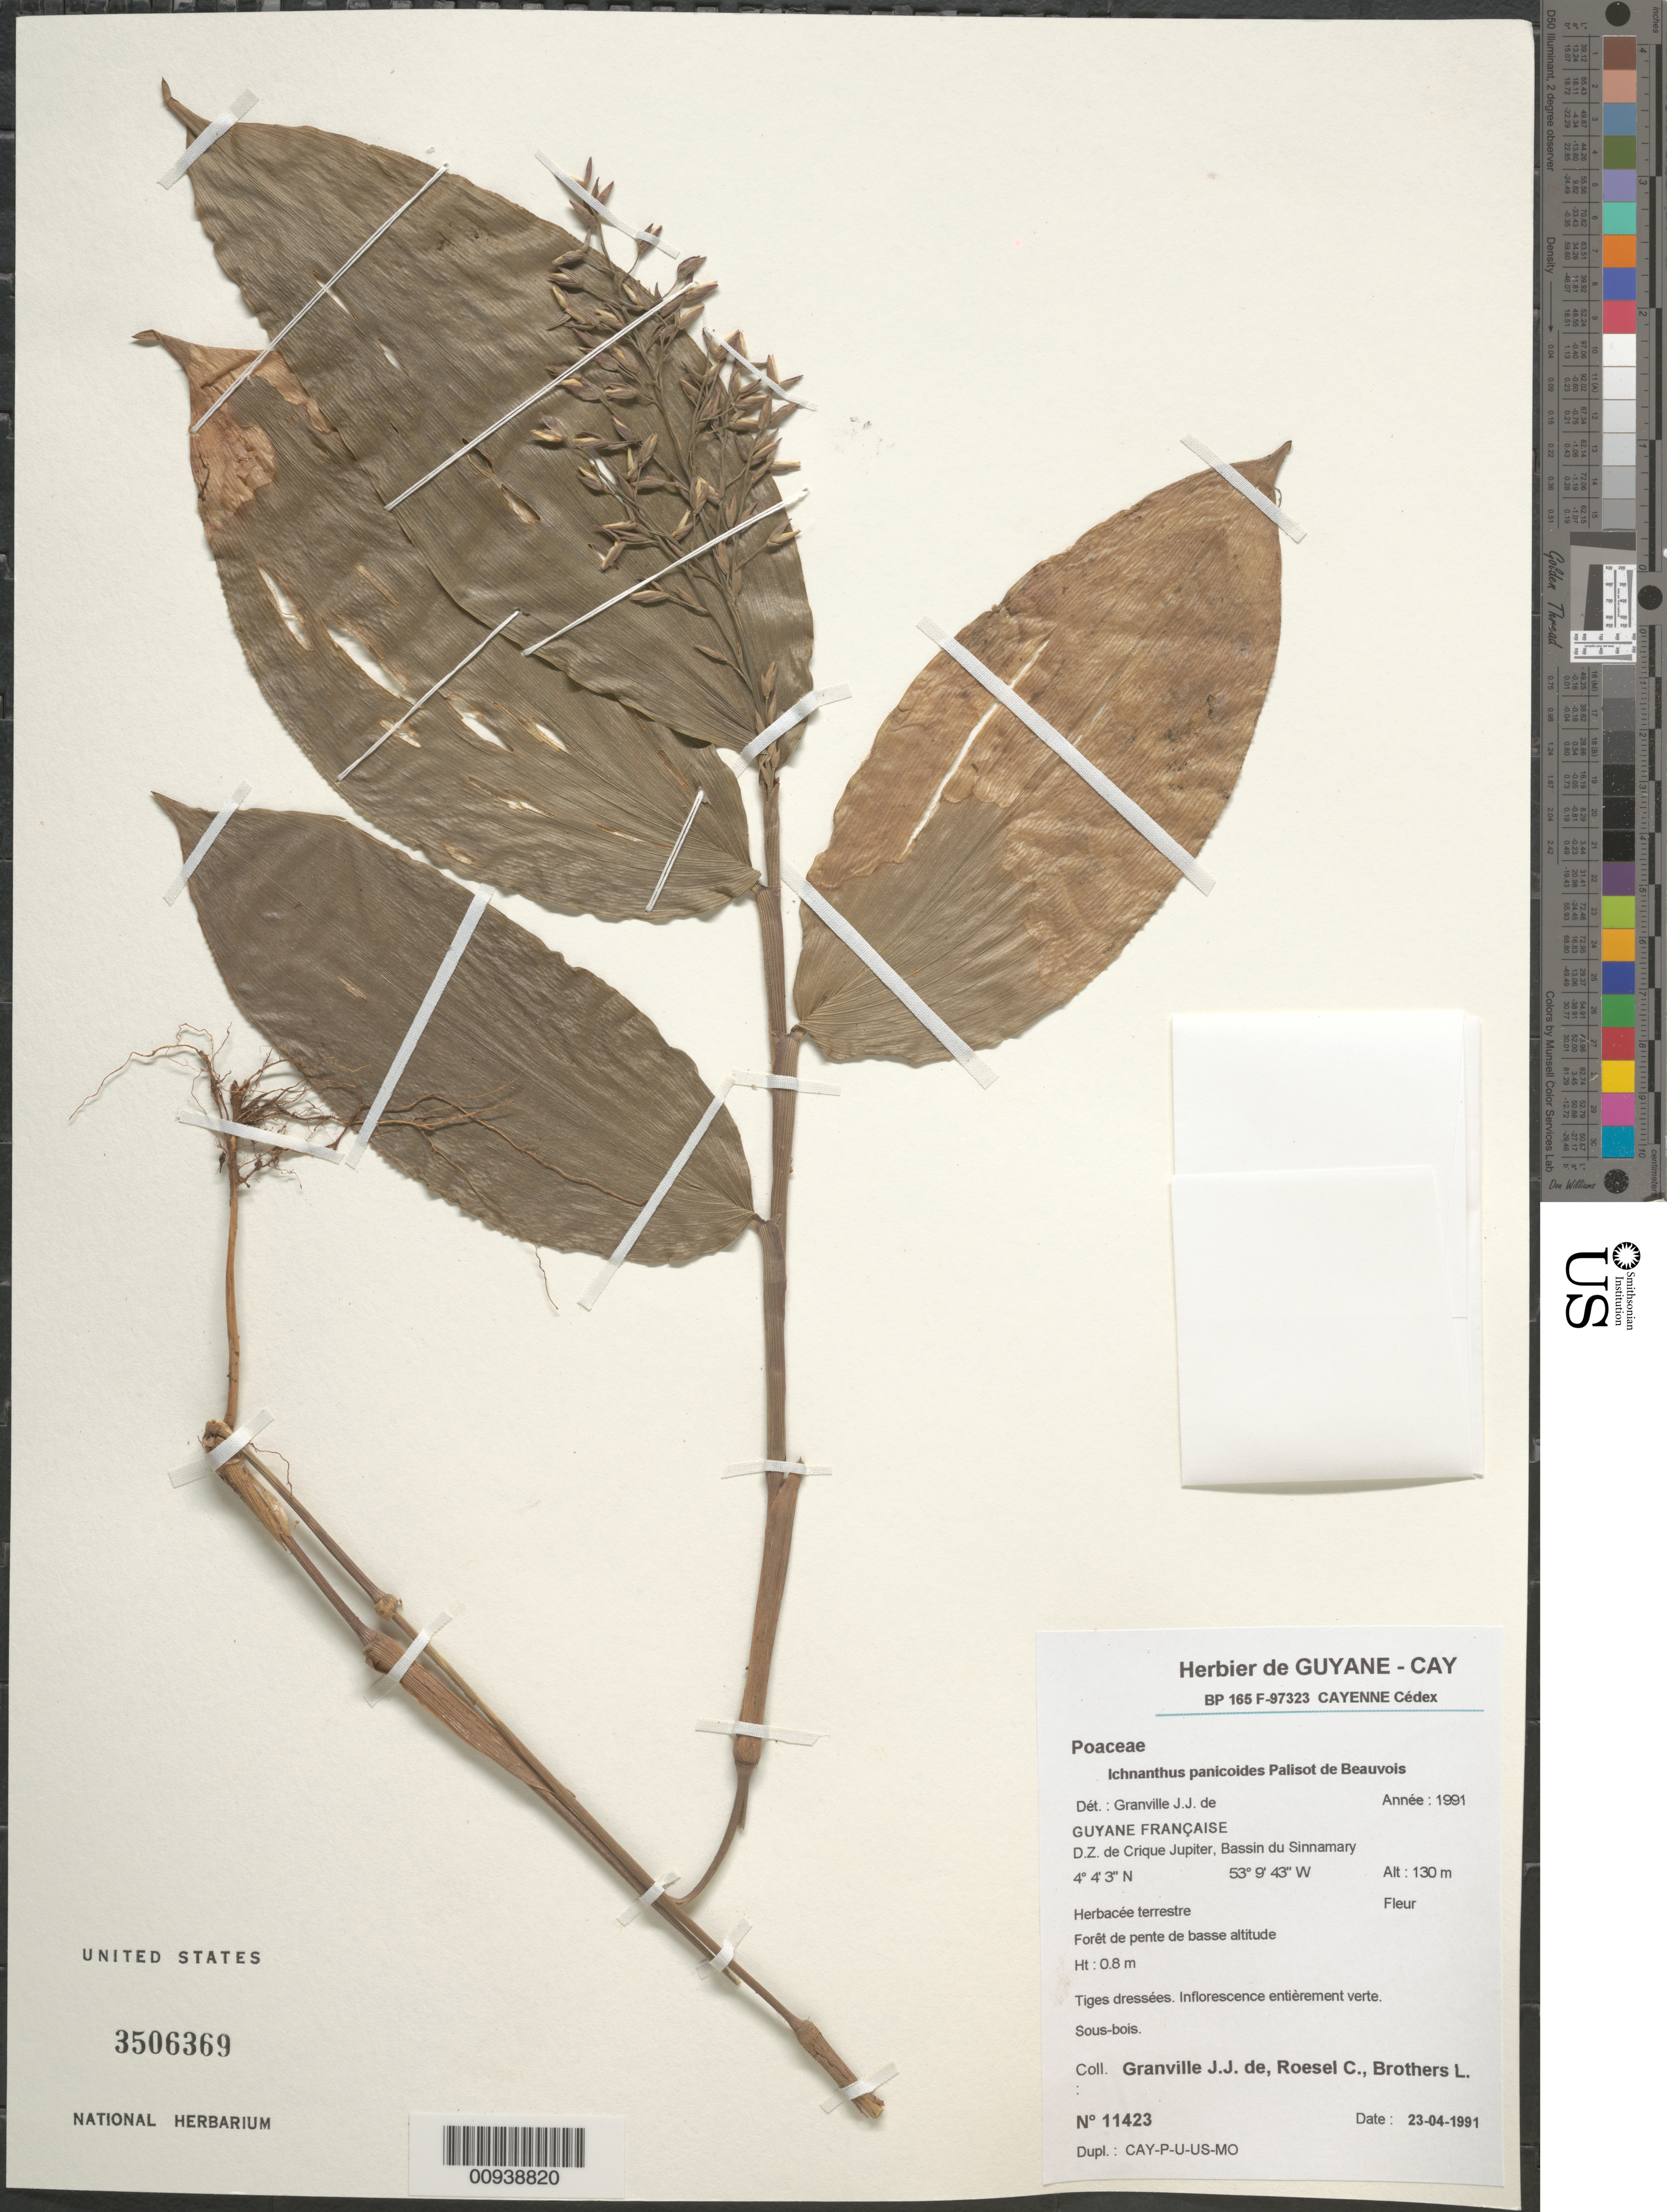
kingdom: Plantae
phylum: Tracheophyta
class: Liliopsida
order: Poales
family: Poaceae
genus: Ichnanthus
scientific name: Ichnanthus panicoides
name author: P. Beauv.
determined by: Granville, J. J. de, (CAY), Institut de Recherche pour le Developpement (IRD) (FRENCH GUIANA)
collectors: J.-J. de Granville, C. S. Roesel & L. Brothers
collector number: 11423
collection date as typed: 23-Apr-91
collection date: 1991-04-23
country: French Guiana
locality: D.Z. de Crique Jupiter, Bassin du Sinnamary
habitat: Forêt de pente de basse altitude; sous bois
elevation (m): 130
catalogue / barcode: US 3506369